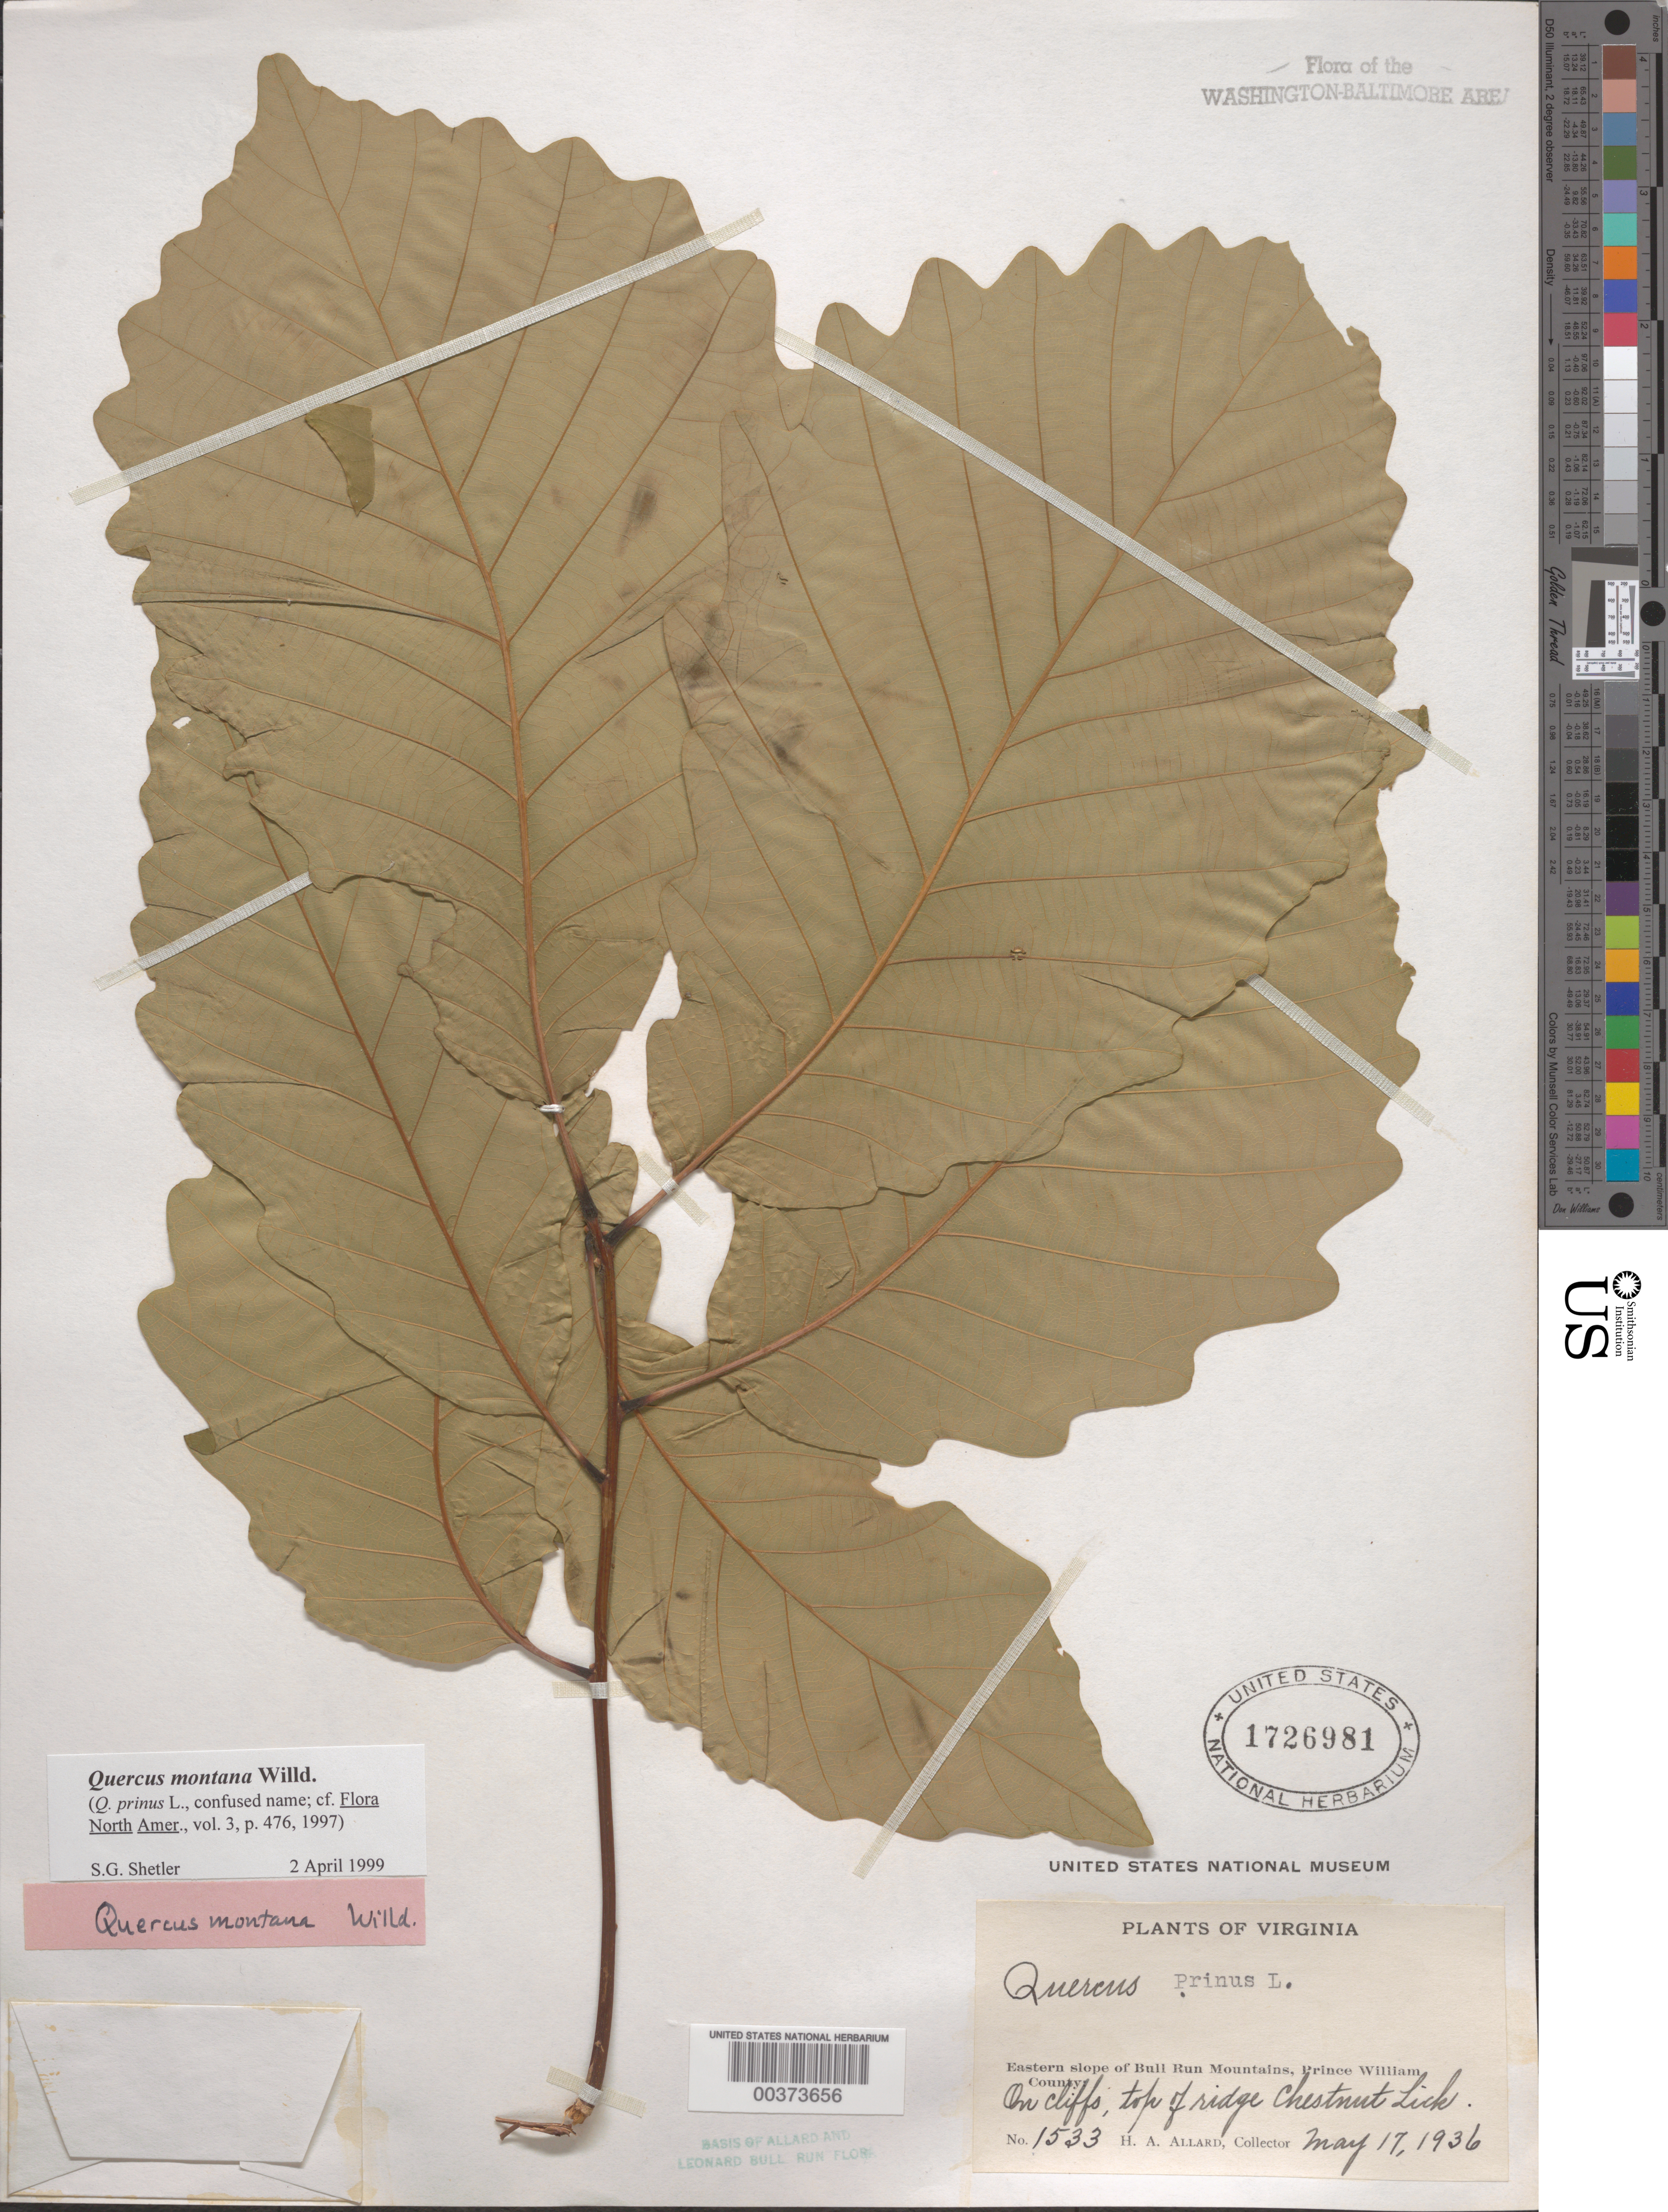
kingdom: Plantae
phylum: Tracheophyta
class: Magnoliopsida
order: Fagales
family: Fagaceae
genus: Quercus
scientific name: Quercus montana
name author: Willd.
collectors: H. A. Allard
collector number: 1533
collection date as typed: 17 May 1936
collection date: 1936-05-17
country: United States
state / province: Virginia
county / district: Prince William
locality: Chestnut Lick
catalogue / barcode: US 1726981